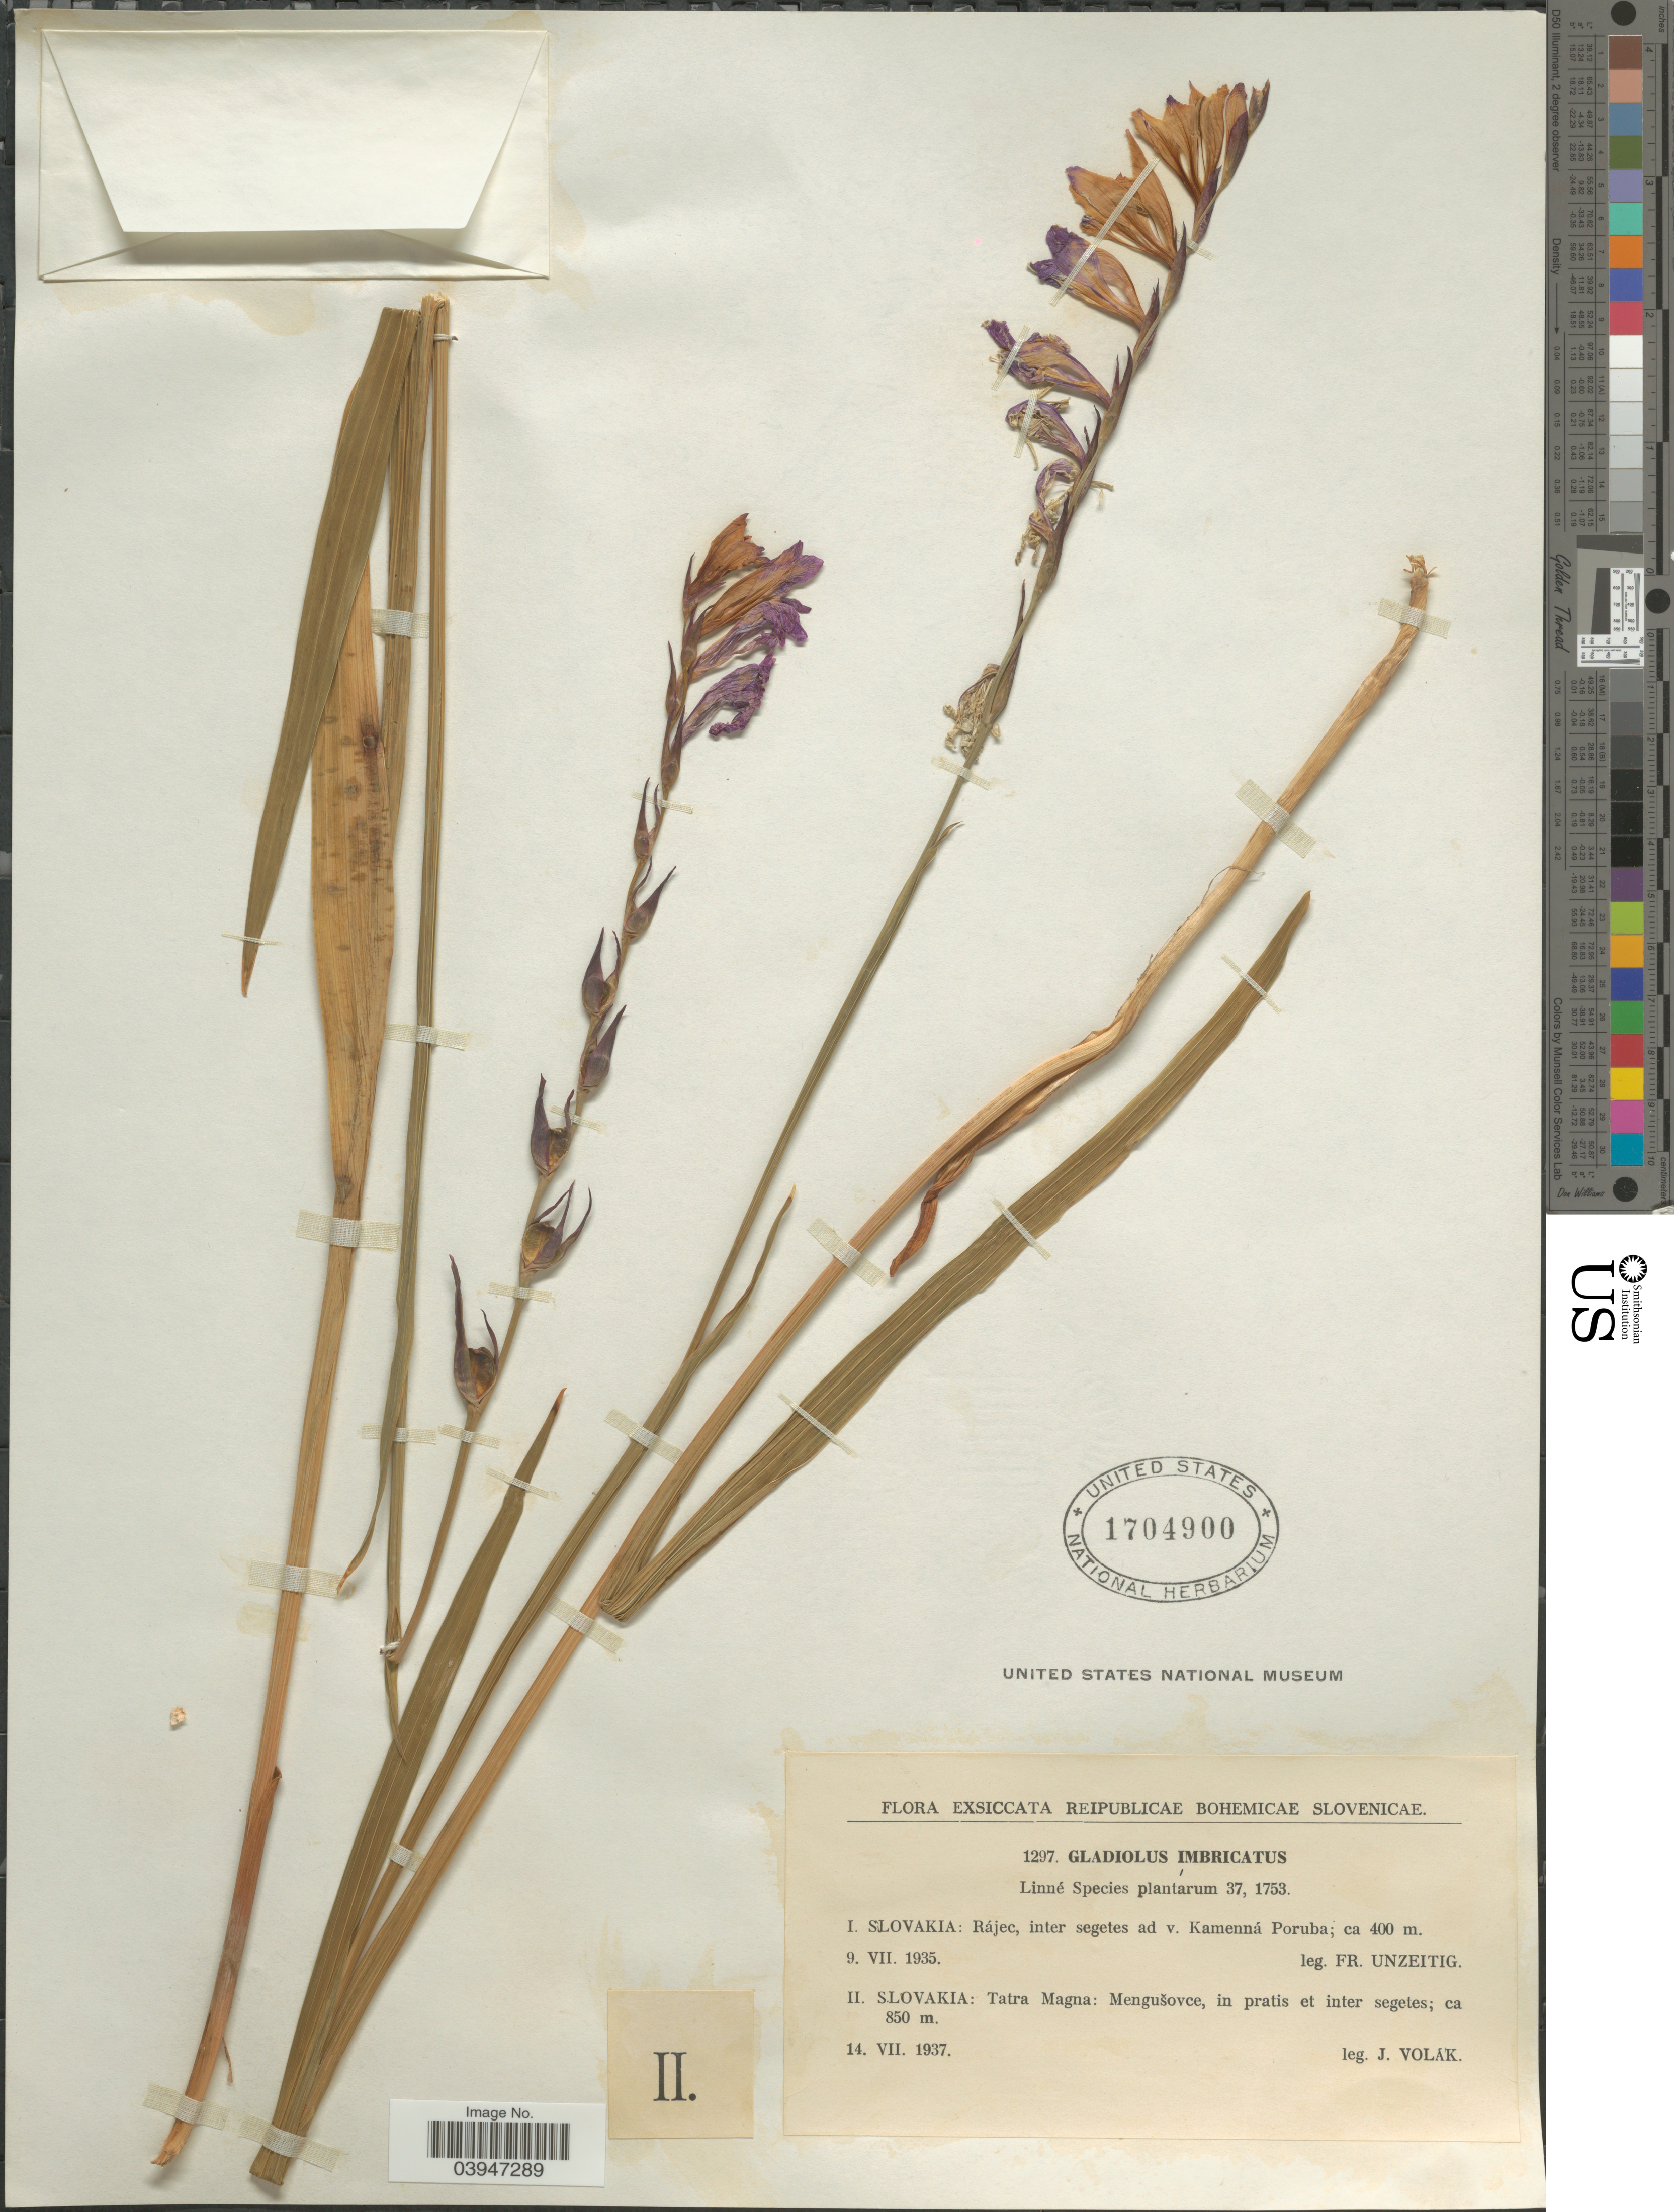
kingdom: Plantae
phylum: Tracheophyta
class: Liliopsida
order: Asparagales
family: Iridaceae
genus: Gladiolus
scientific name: Gladiolus imbricatus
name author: L.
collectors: J. Volak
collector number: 1297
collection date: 1937-07-14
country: Slovakia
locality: Reipublicae Bohemicae Slovenicae. Slovakia: Tatra Magna: Mengušovce, in pratis et inter segetes.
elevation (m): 850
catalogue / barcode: US 1704900